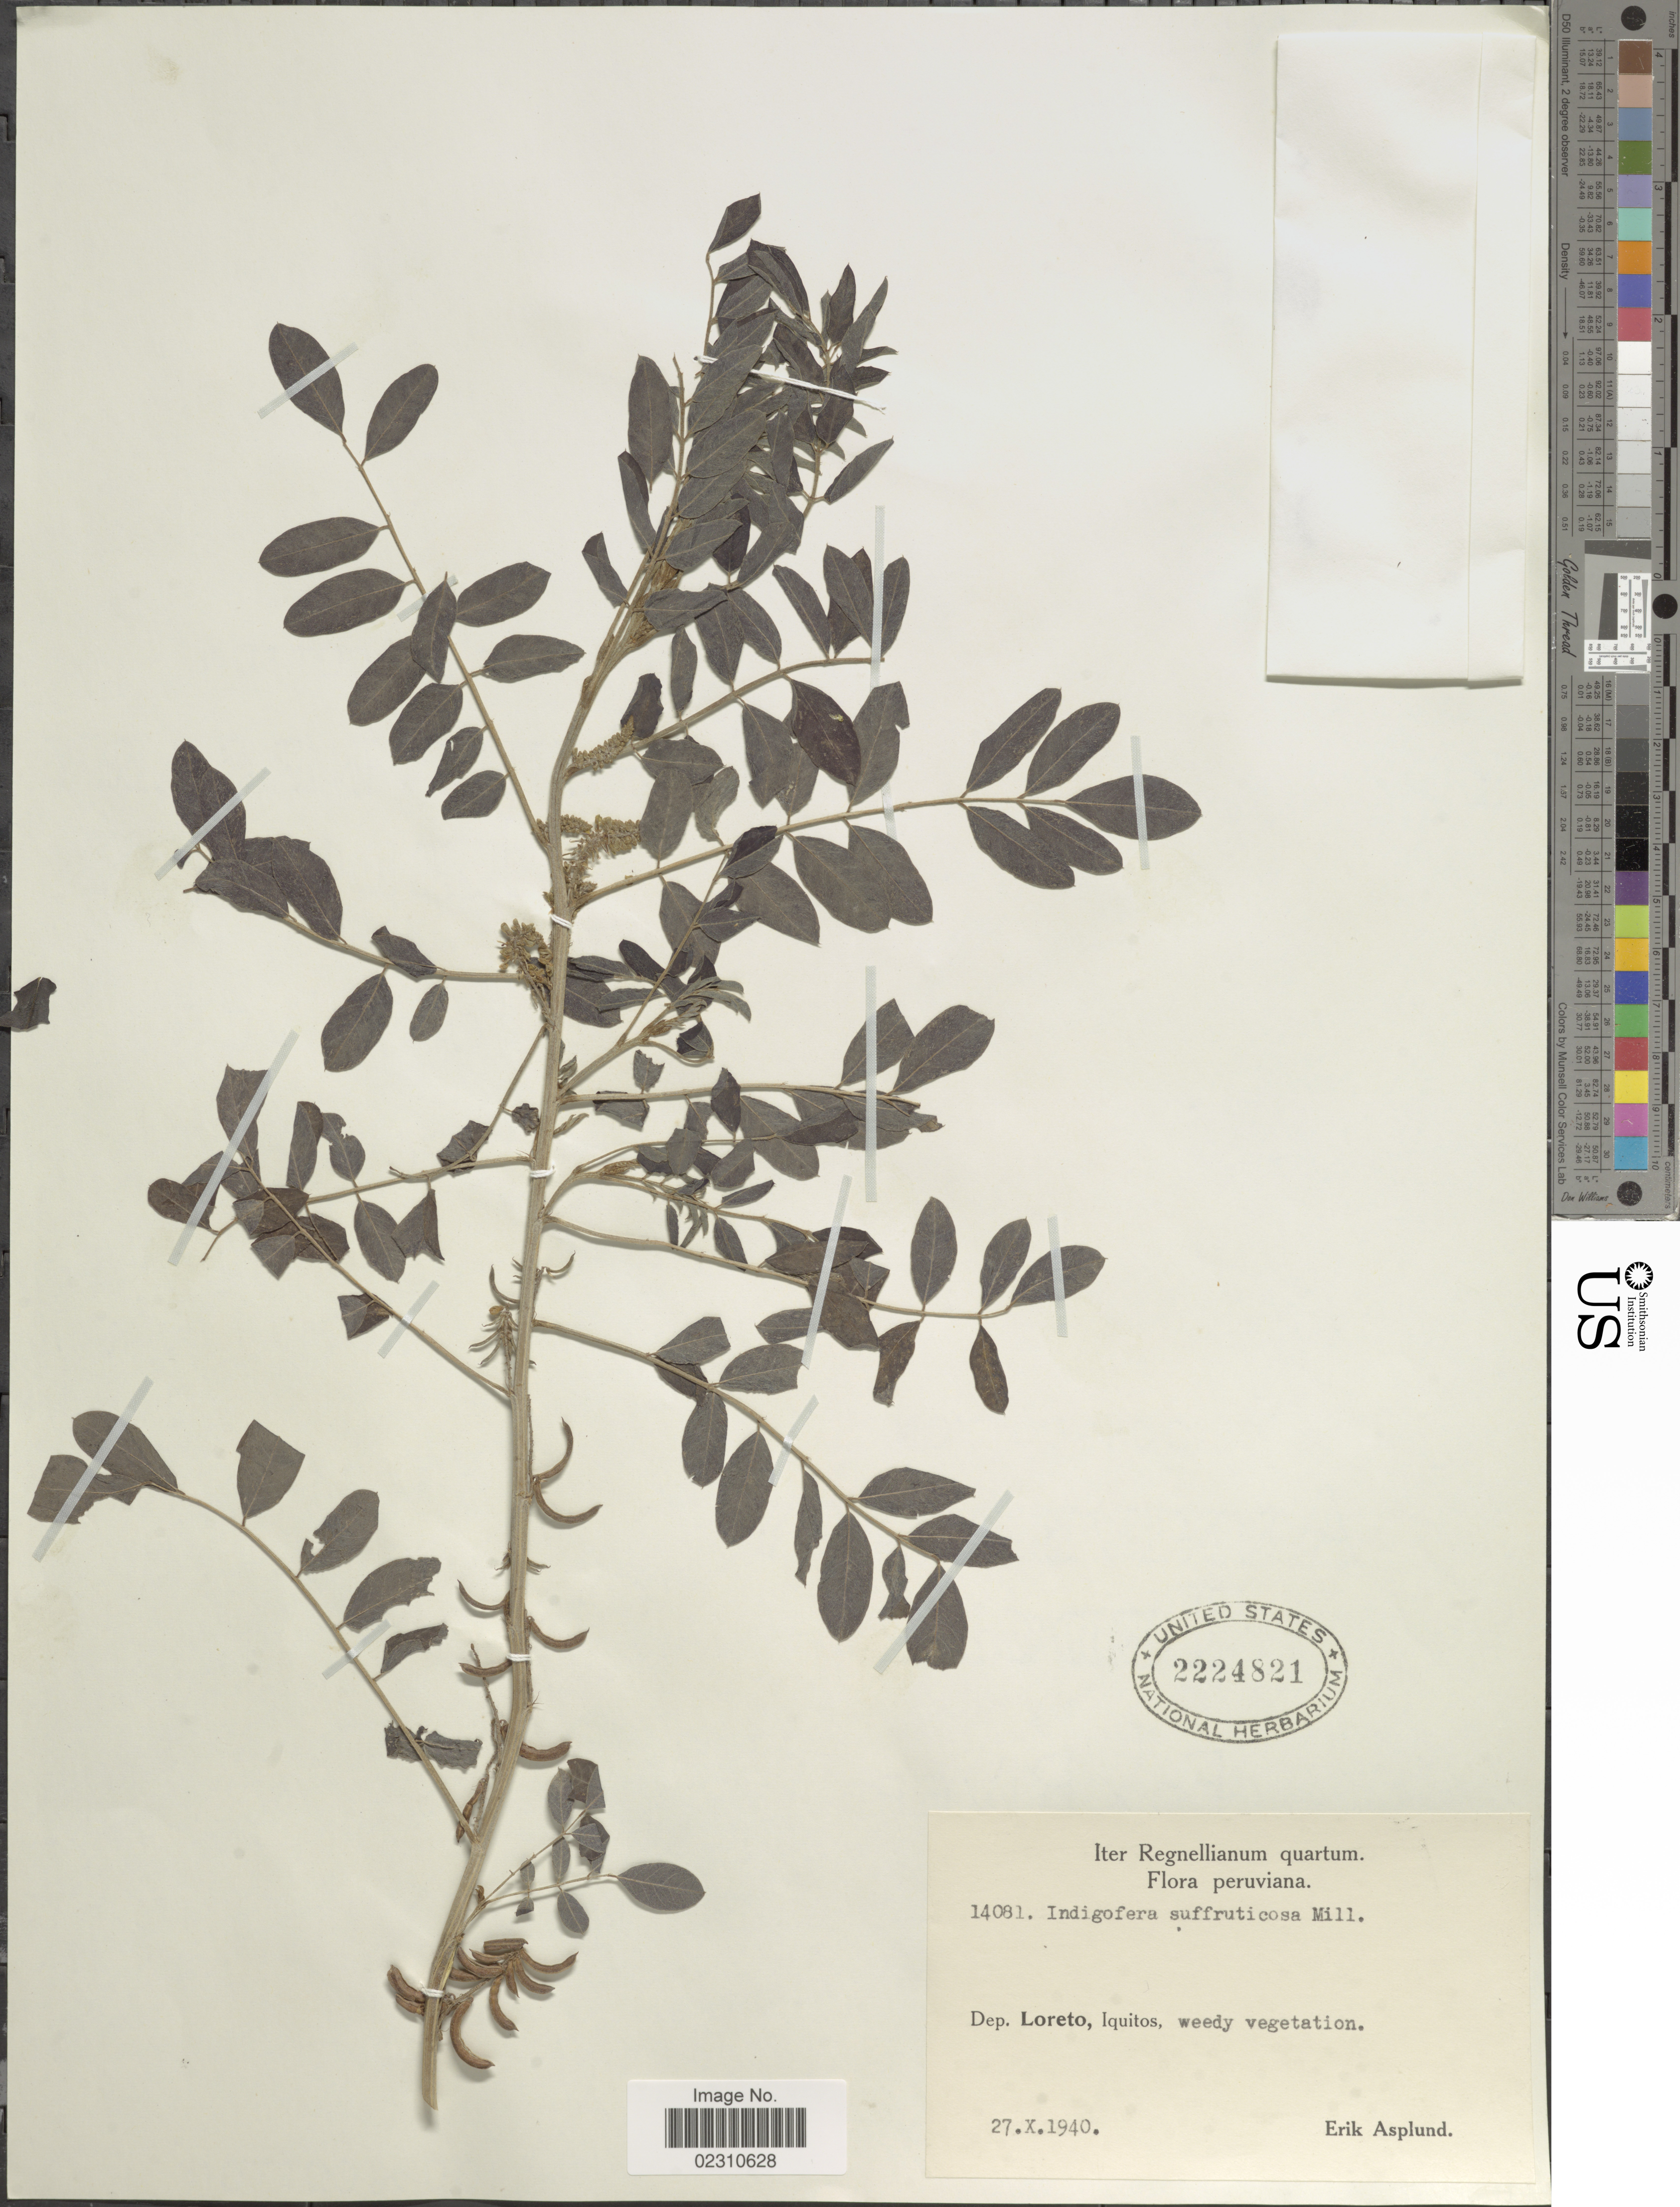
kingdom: Plantae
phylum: Tracheophyta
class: Magnoliopsida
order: Fabales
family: Fabaceae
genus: Indigofera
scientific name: Indigofera suffruticosa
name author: Mill.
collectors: E. Asplund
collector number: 14081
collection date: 1940-10-27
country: Peru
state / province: Loreto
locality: Dep. Loreto. Iquitos.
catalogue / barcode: US 2224821